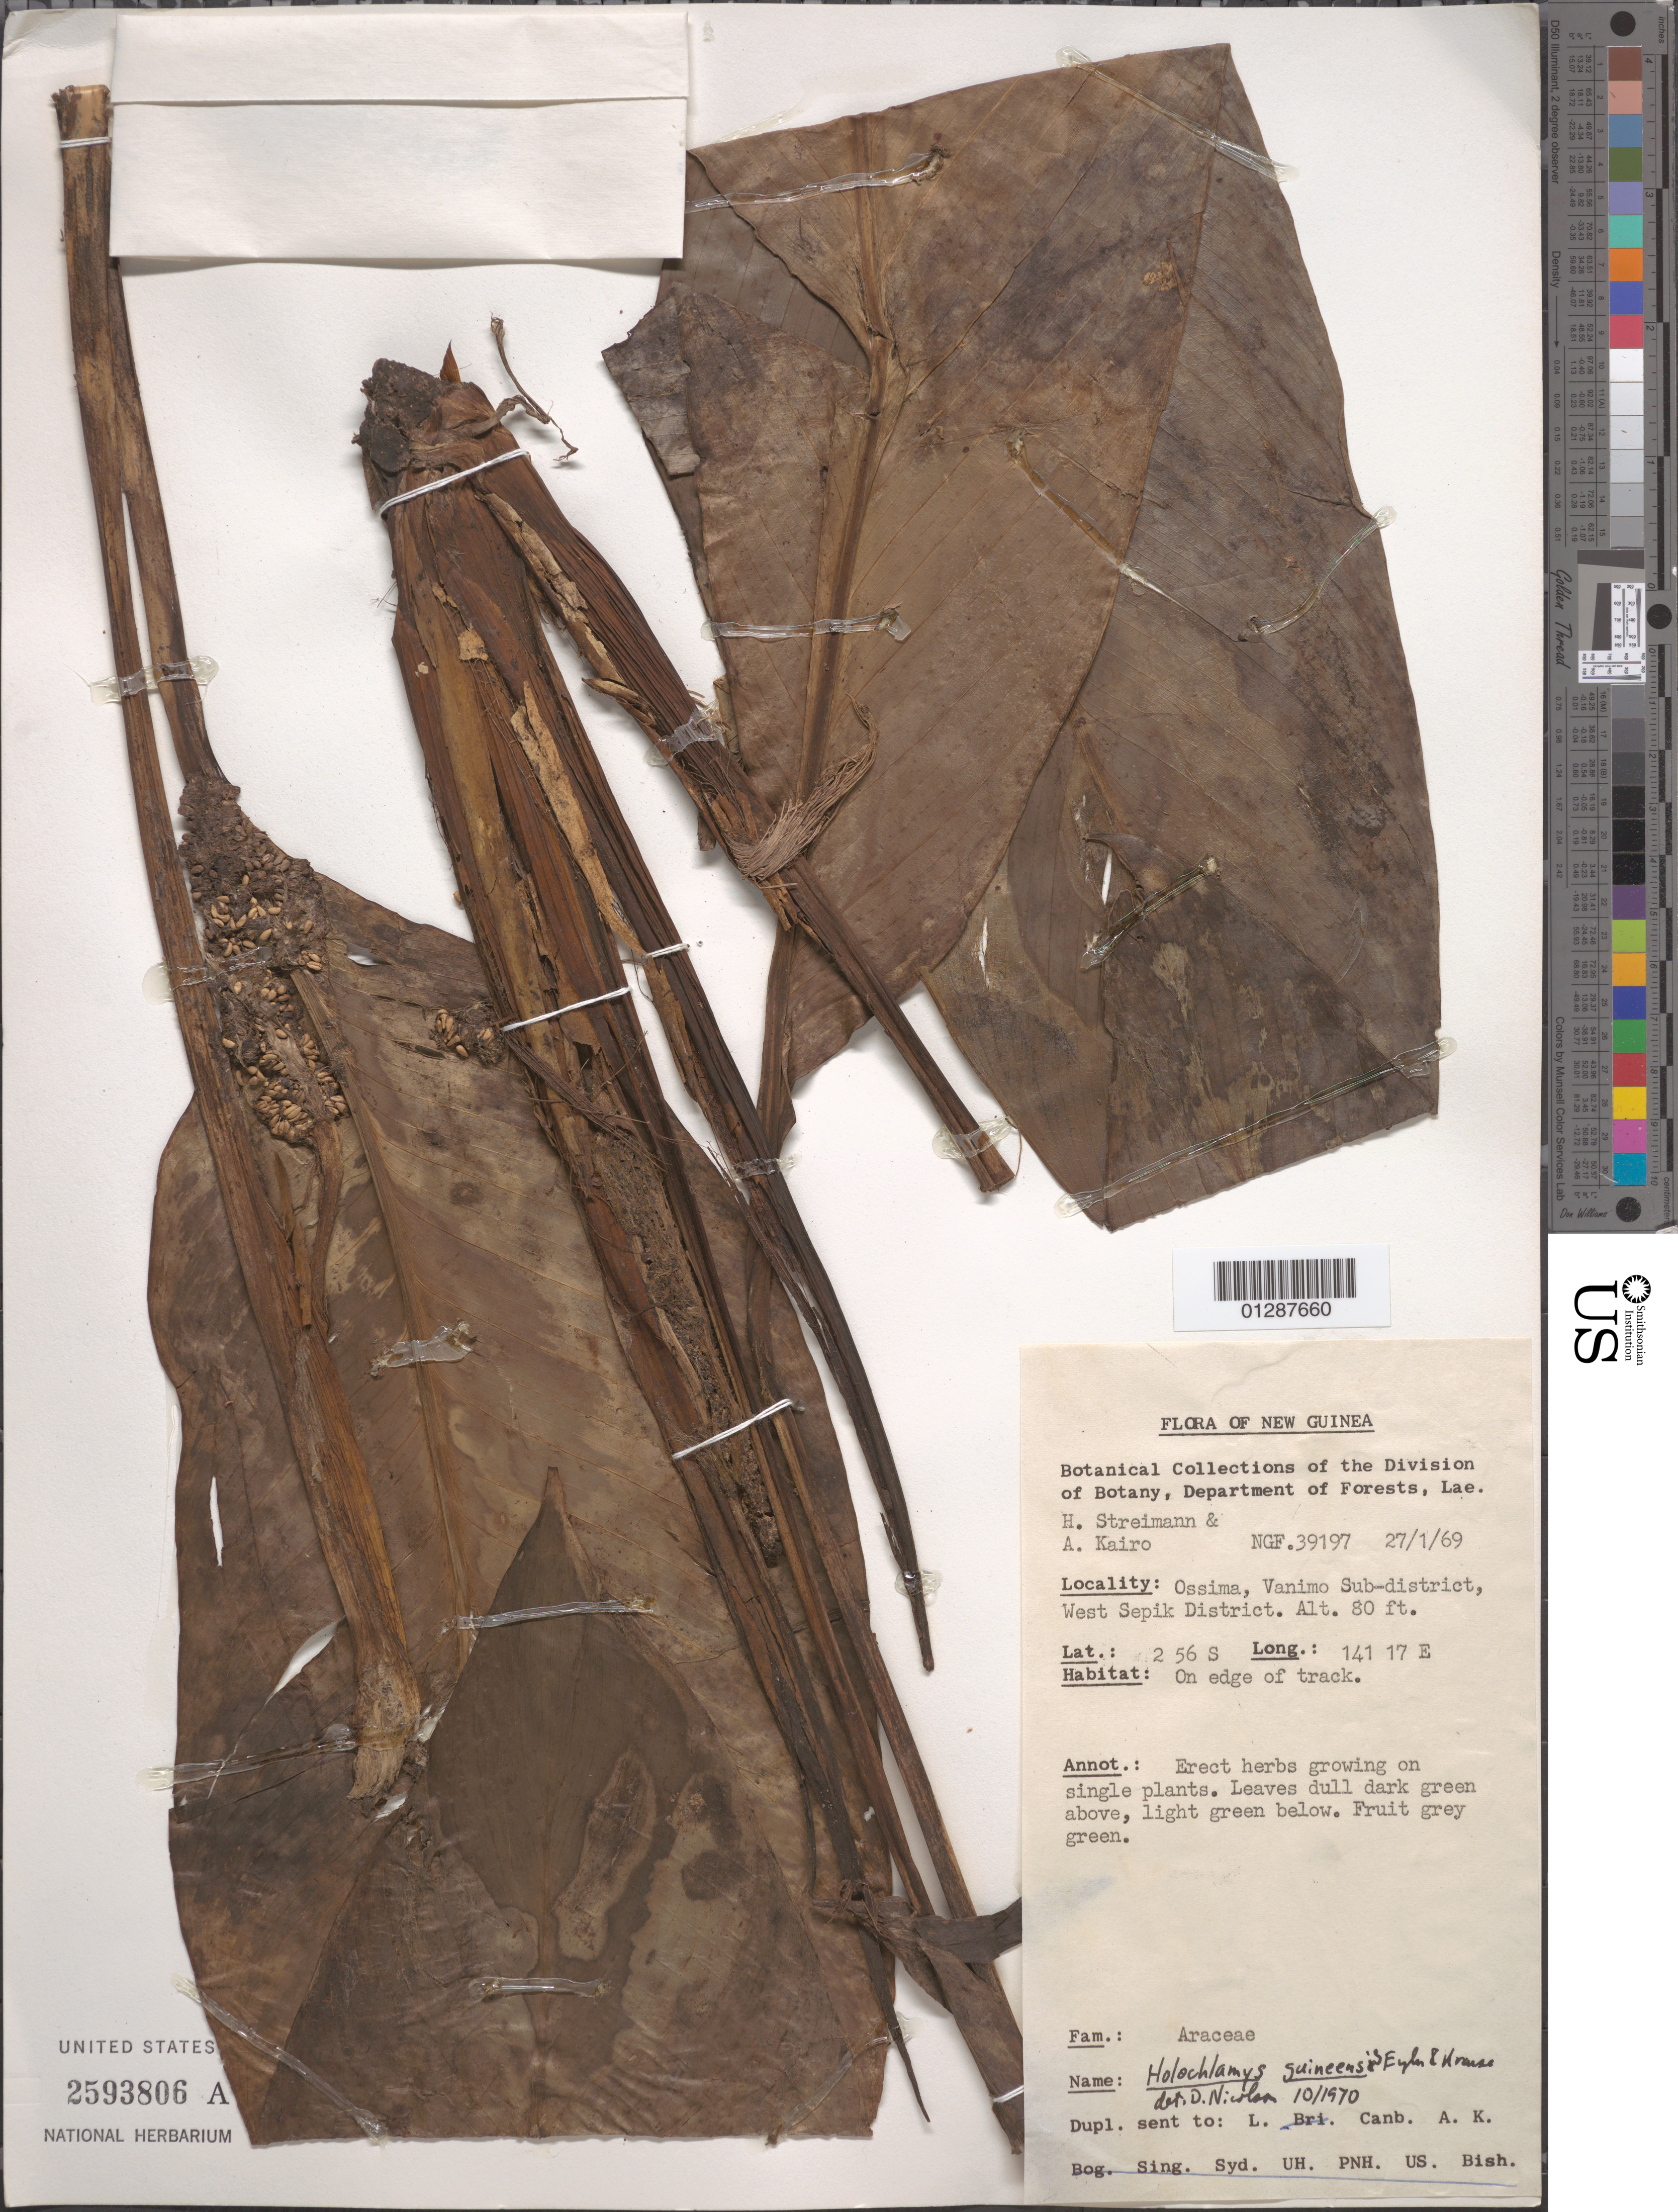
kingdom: Plantae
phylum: Tracheophyta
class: Liliopsida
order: Alismatales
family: Araceae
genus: Holochlamys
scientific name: Holochlamys beccarii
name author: Engl.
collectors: H. Streimann & A. Kairo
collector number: NGF 39197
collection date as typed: Transcribed d/m/y: 27/1/69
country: Papua New Guinea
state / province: Sandaun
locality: New Guinea. Ossima, Vanimo Sub-district, West Sepik District.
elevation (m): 24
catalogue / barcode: US 2593806A